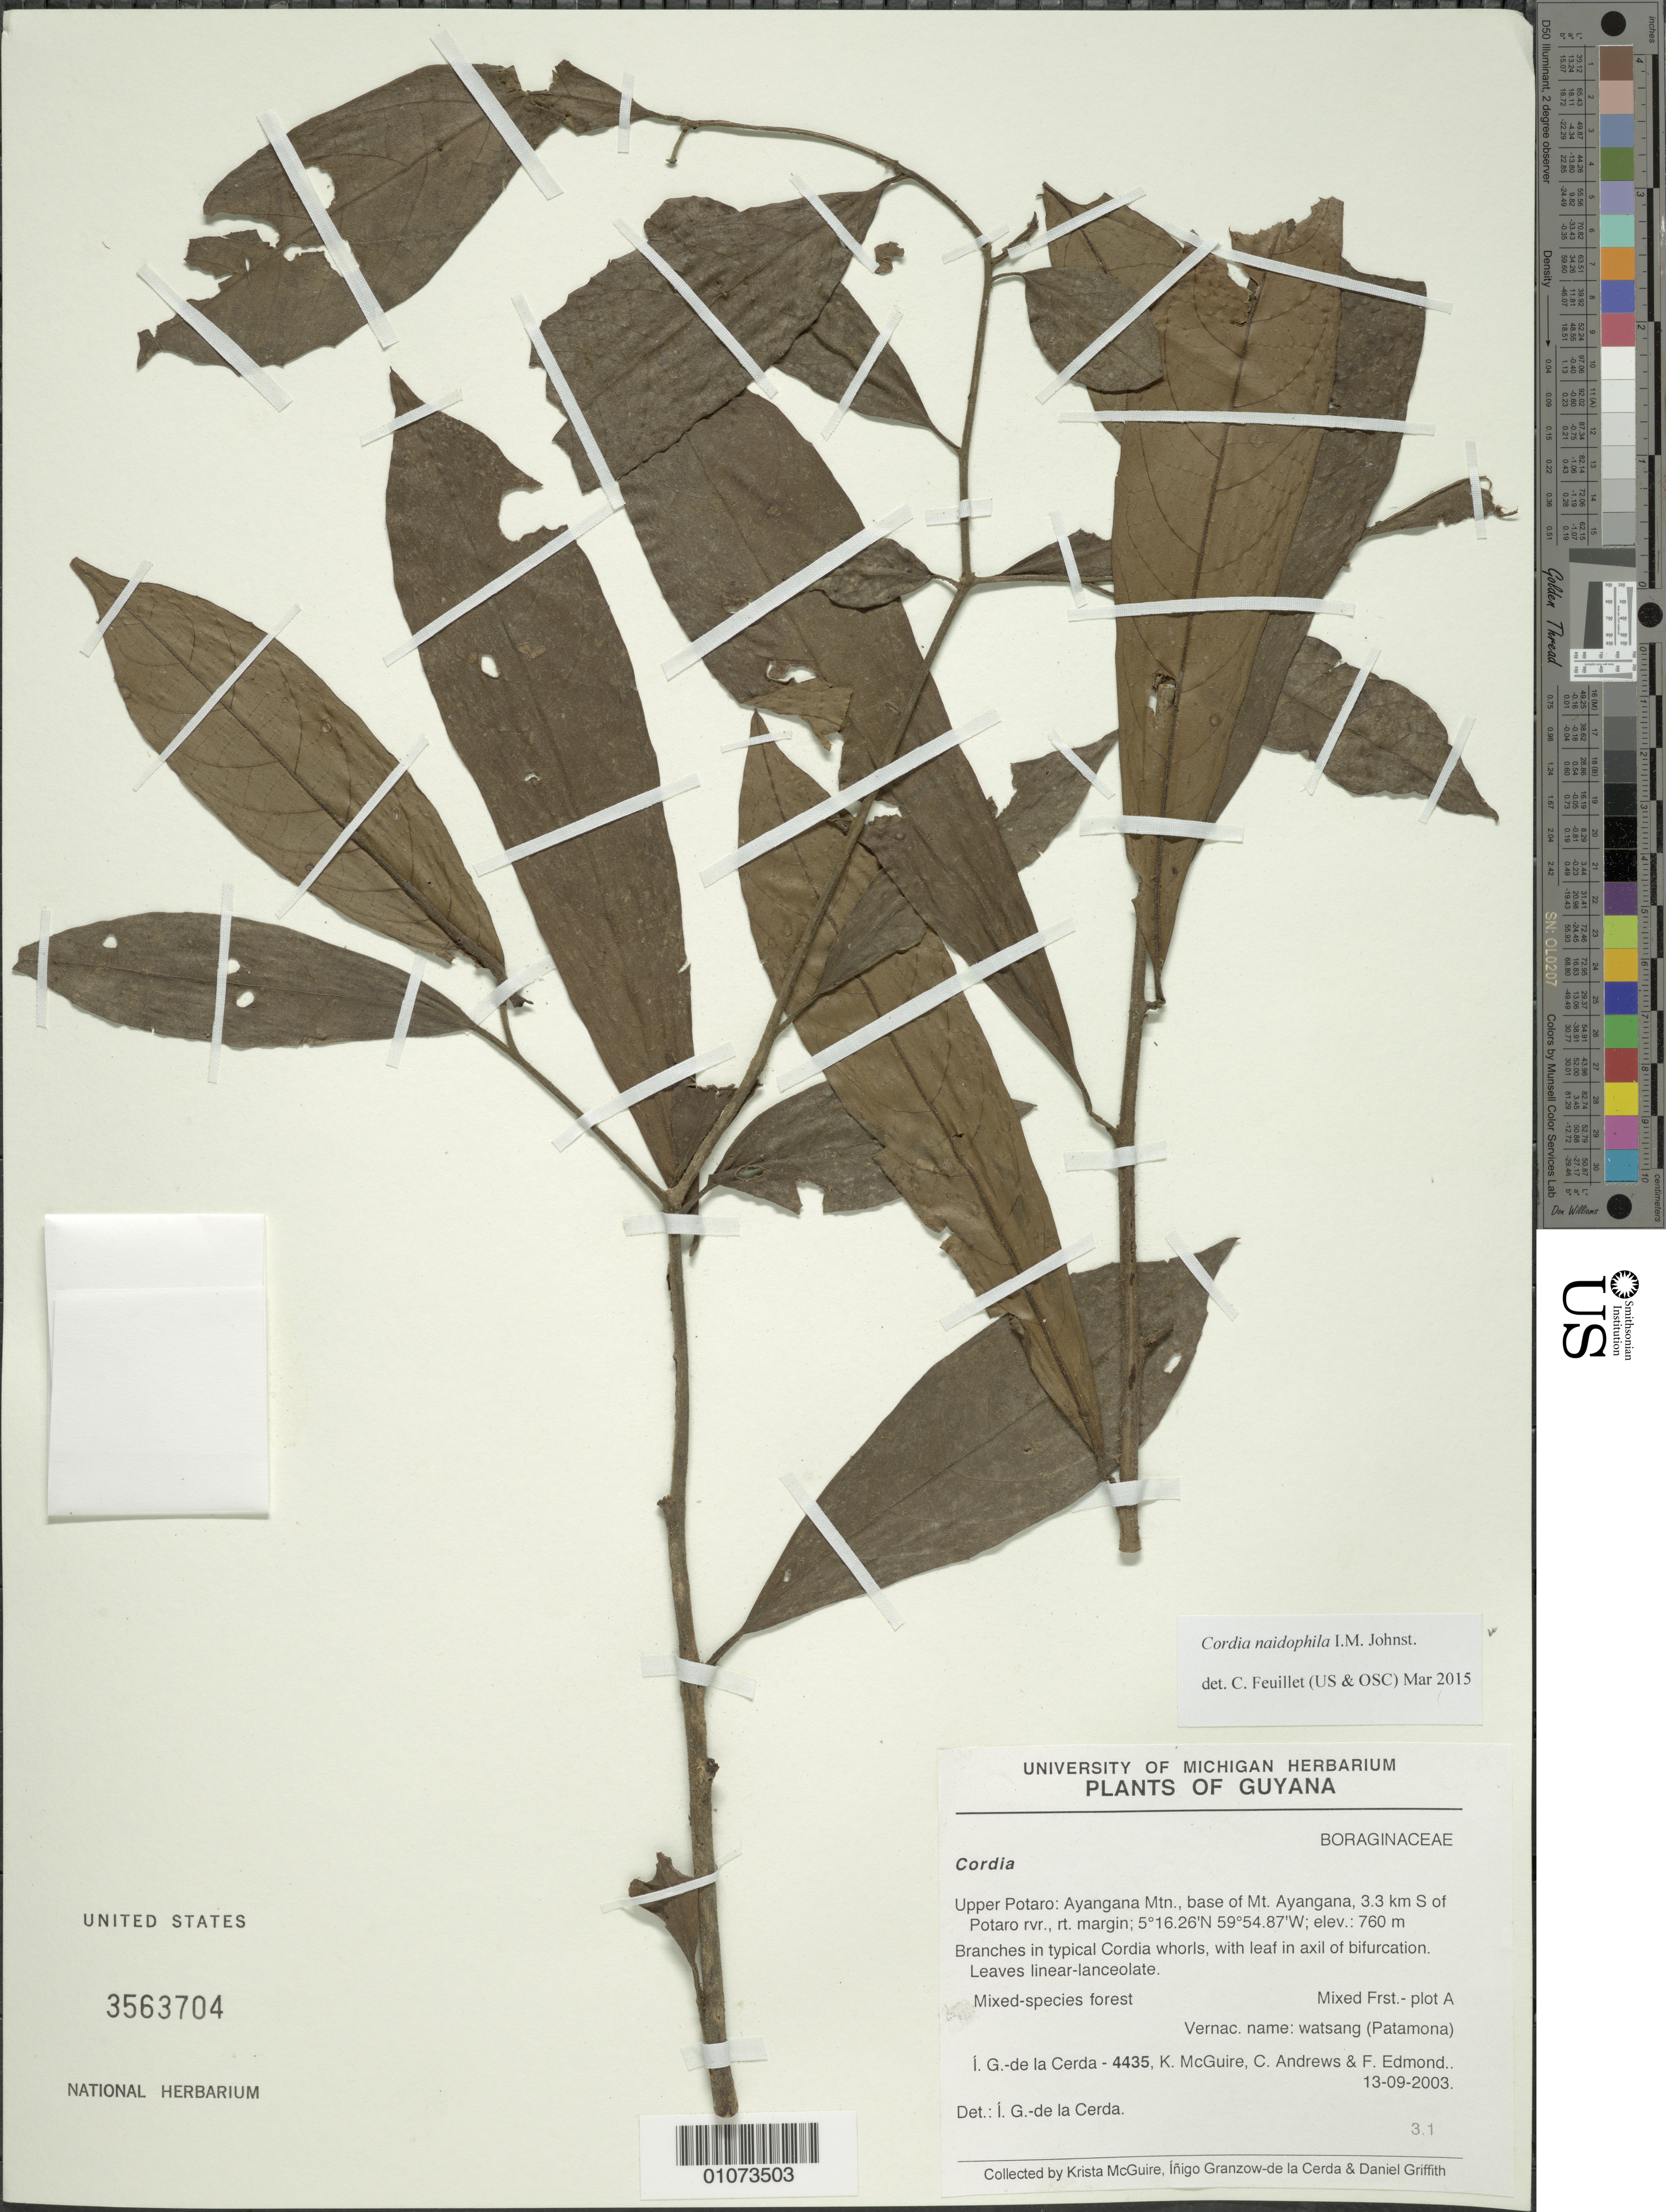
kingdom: Plantae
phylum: Tracheophyta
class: Magnoliopsida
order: Boraginales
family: Cordiaceae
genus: Cordia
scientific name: Cordia naidophila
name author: I.M. Johnst.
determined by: Feuillet, C.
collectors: I. de la Cerda, K. McGuire, C. Andrews & F. Edmond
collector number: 4435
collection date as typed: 13-Sep-03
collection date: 2003-09-13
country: Guyana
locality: Upper Potaro: Ayangana Mtn., base of Mt. Ayangana, 3.3 km S of Potaro River, rt margin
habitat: Mixed-species forest (Mixed Frst.-plot A.)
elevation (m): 760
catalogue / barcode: US 3563704